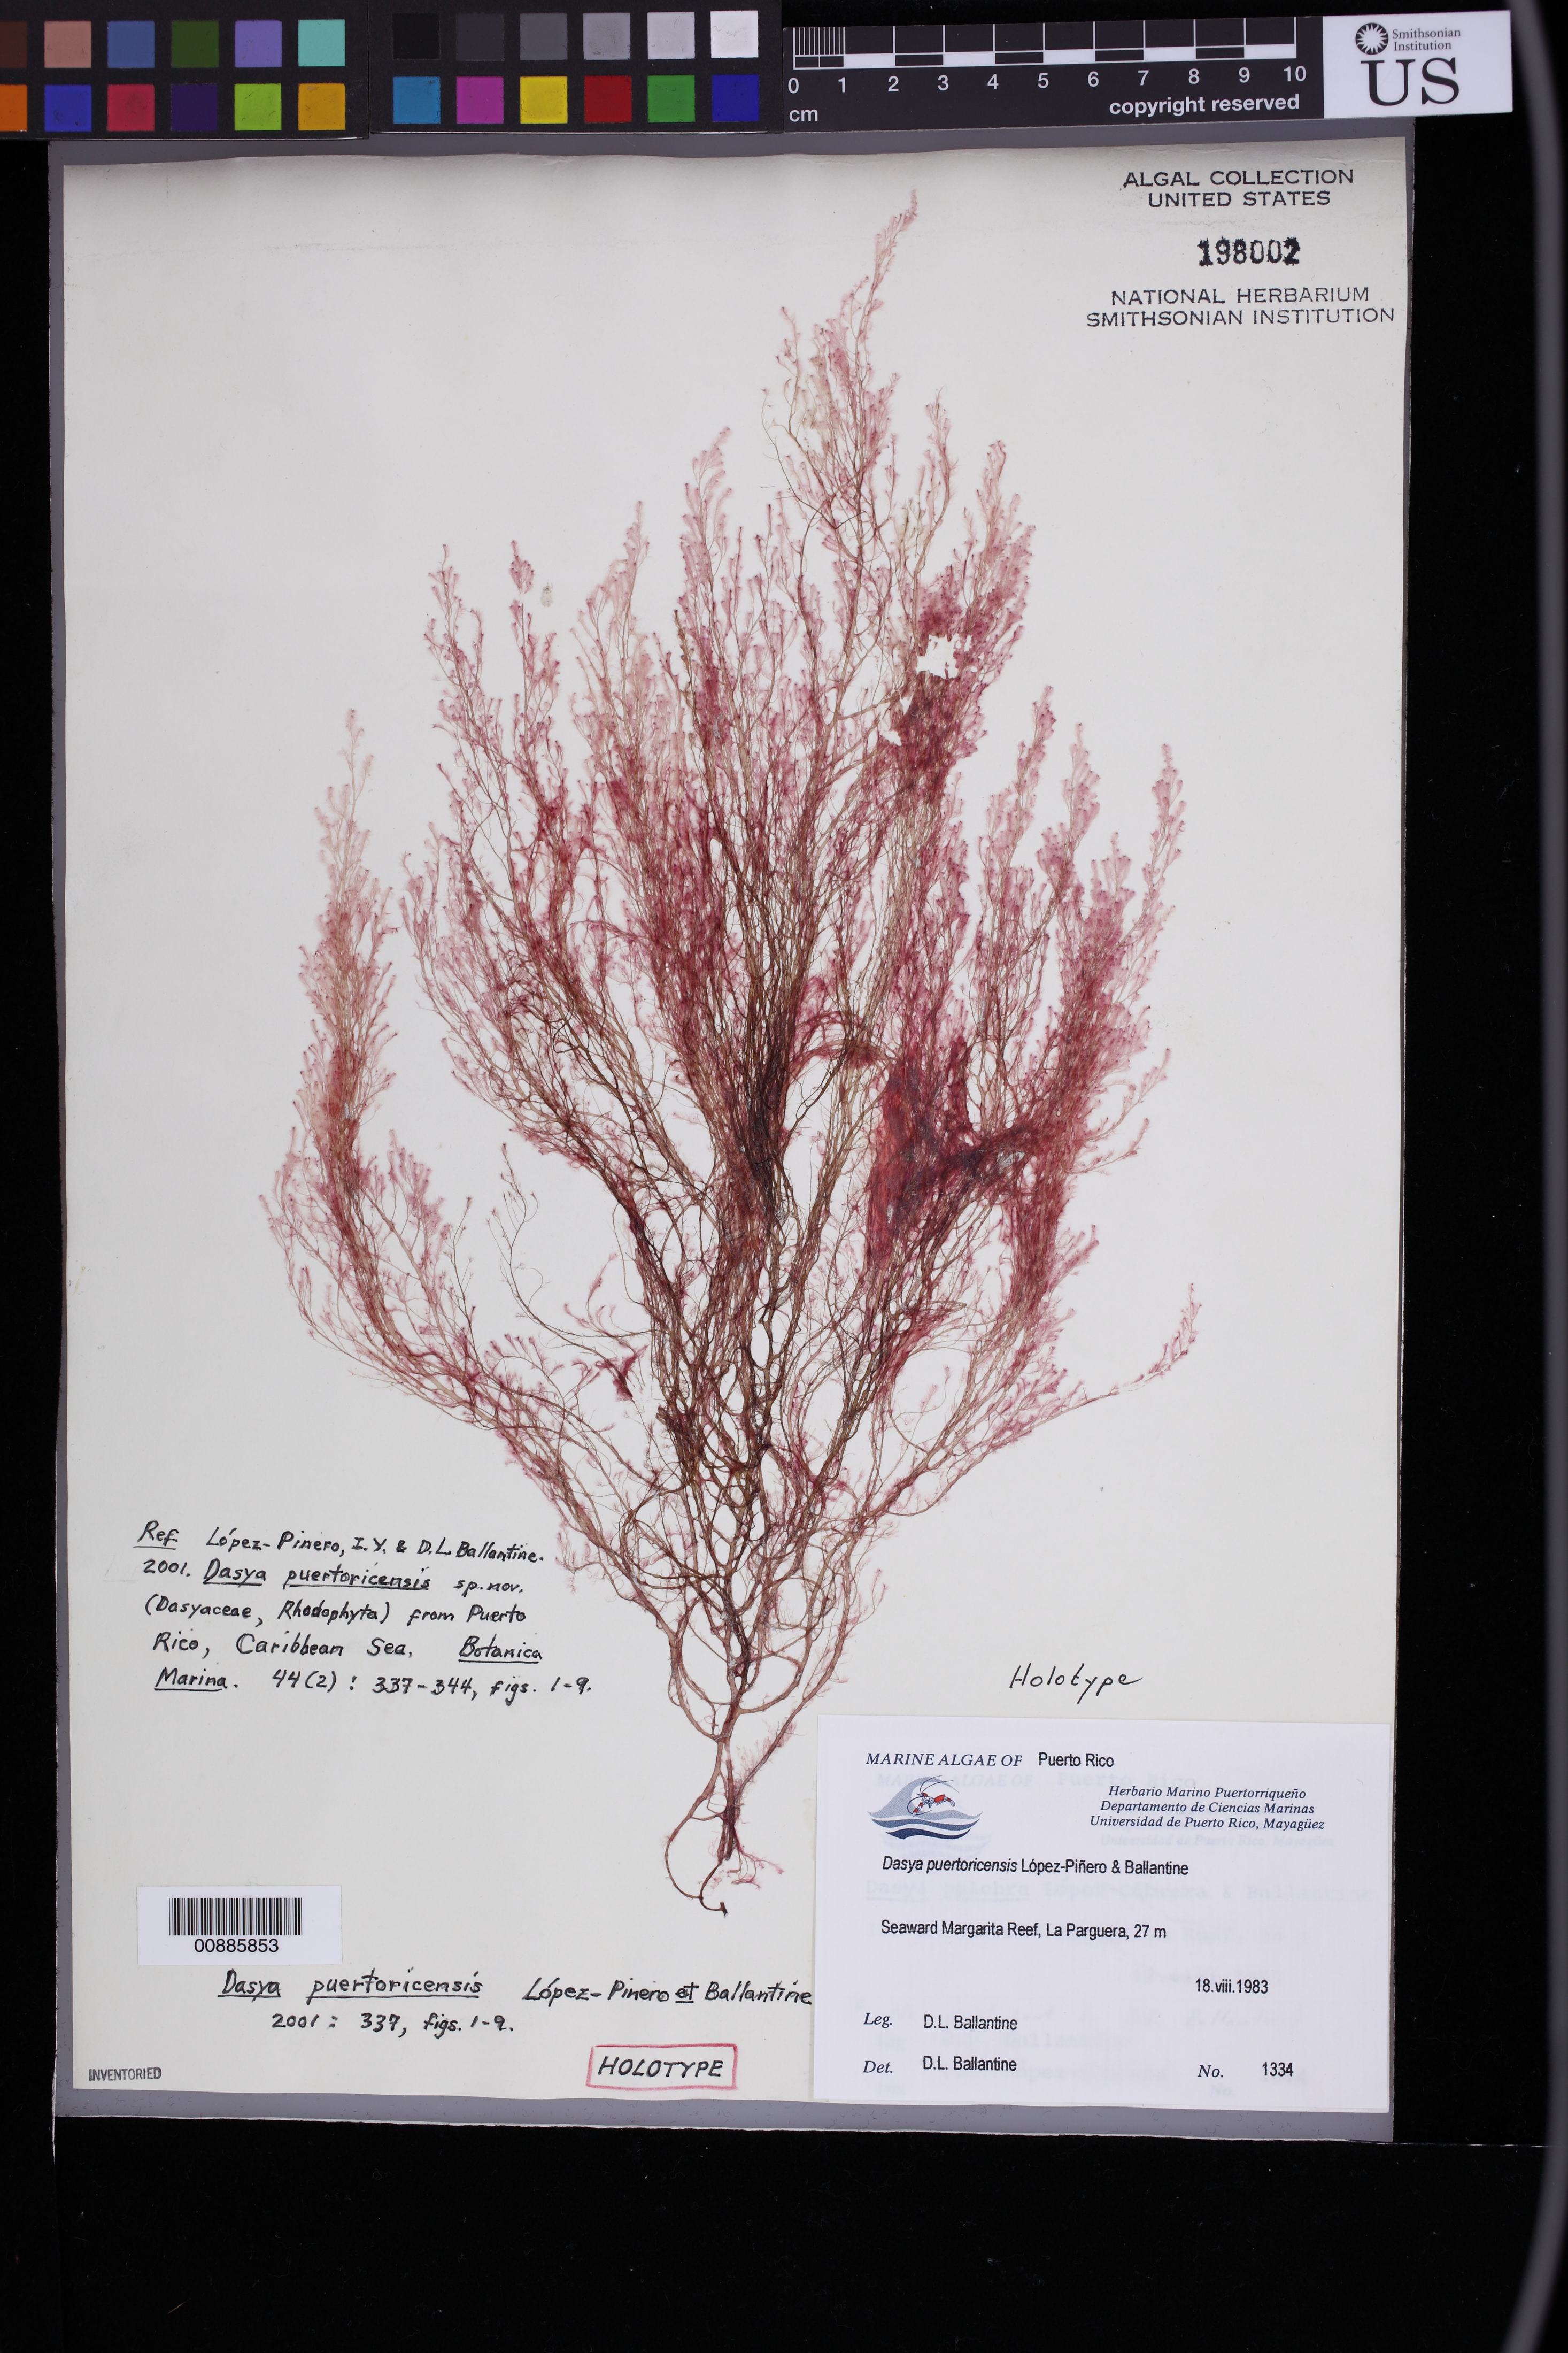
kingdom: Plantae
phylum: Rhodophyta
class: Florideophyceae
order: Ceramiales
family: Dasyaceae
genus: Dasya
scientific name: Dasya puertoricensis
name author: Lopez-Pinero & D.L. Ballant.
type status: Holotype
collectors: D.L. Ballantine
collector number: DLB 1334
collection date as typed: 18 Aug 1983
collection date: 1983-08-18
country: Puerto Rico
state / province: Lajas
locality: La Parguera, 1.0 km seaward Margarita Reef.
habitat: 27 m.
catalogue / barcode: US 198002